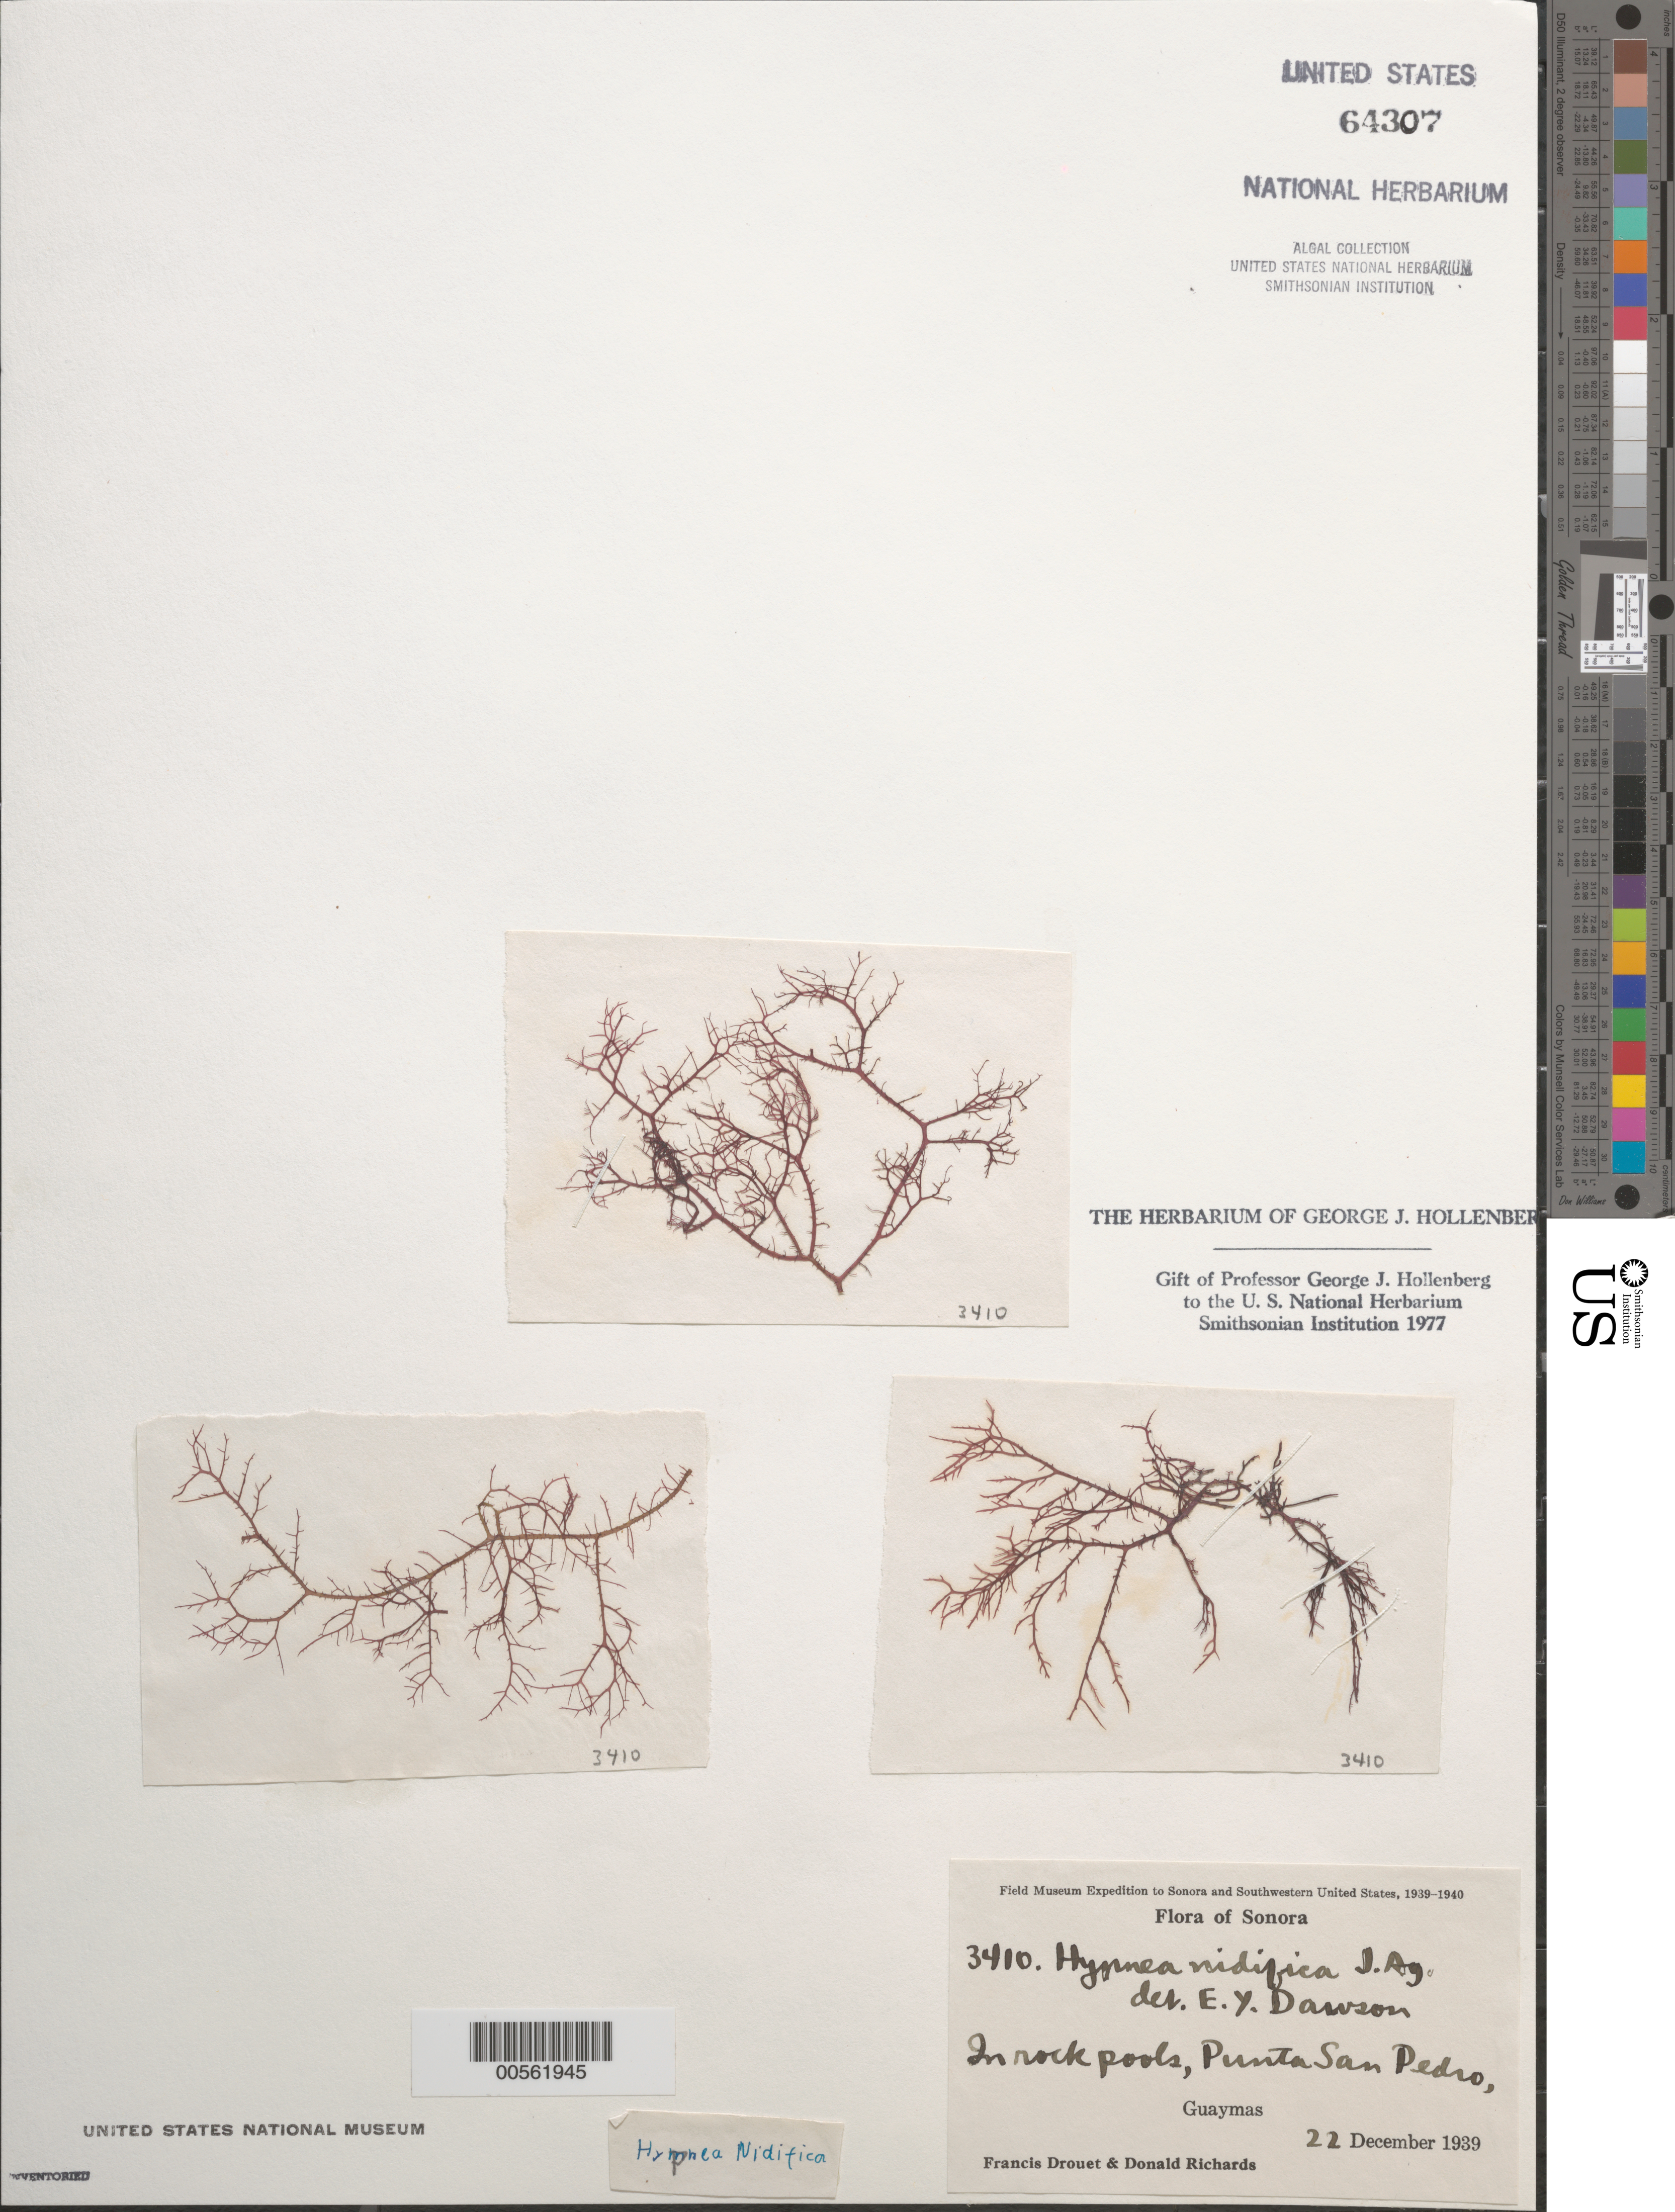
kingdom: Plantae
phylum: Rhodophyta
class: Florideophyceae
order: Gigartinales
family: Cystocloniaceae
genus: Hypnea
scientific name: Hypnea nidifica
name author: J. Agardh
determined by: Dawson, E. Y.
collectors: F. E. Drouet & D. Richards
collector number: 3410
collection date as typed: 22 Dec 1939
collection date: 1939-12-22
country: Mexico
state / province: Sonora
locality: Punta San Pedro, Guaymas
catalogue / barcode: US 64307